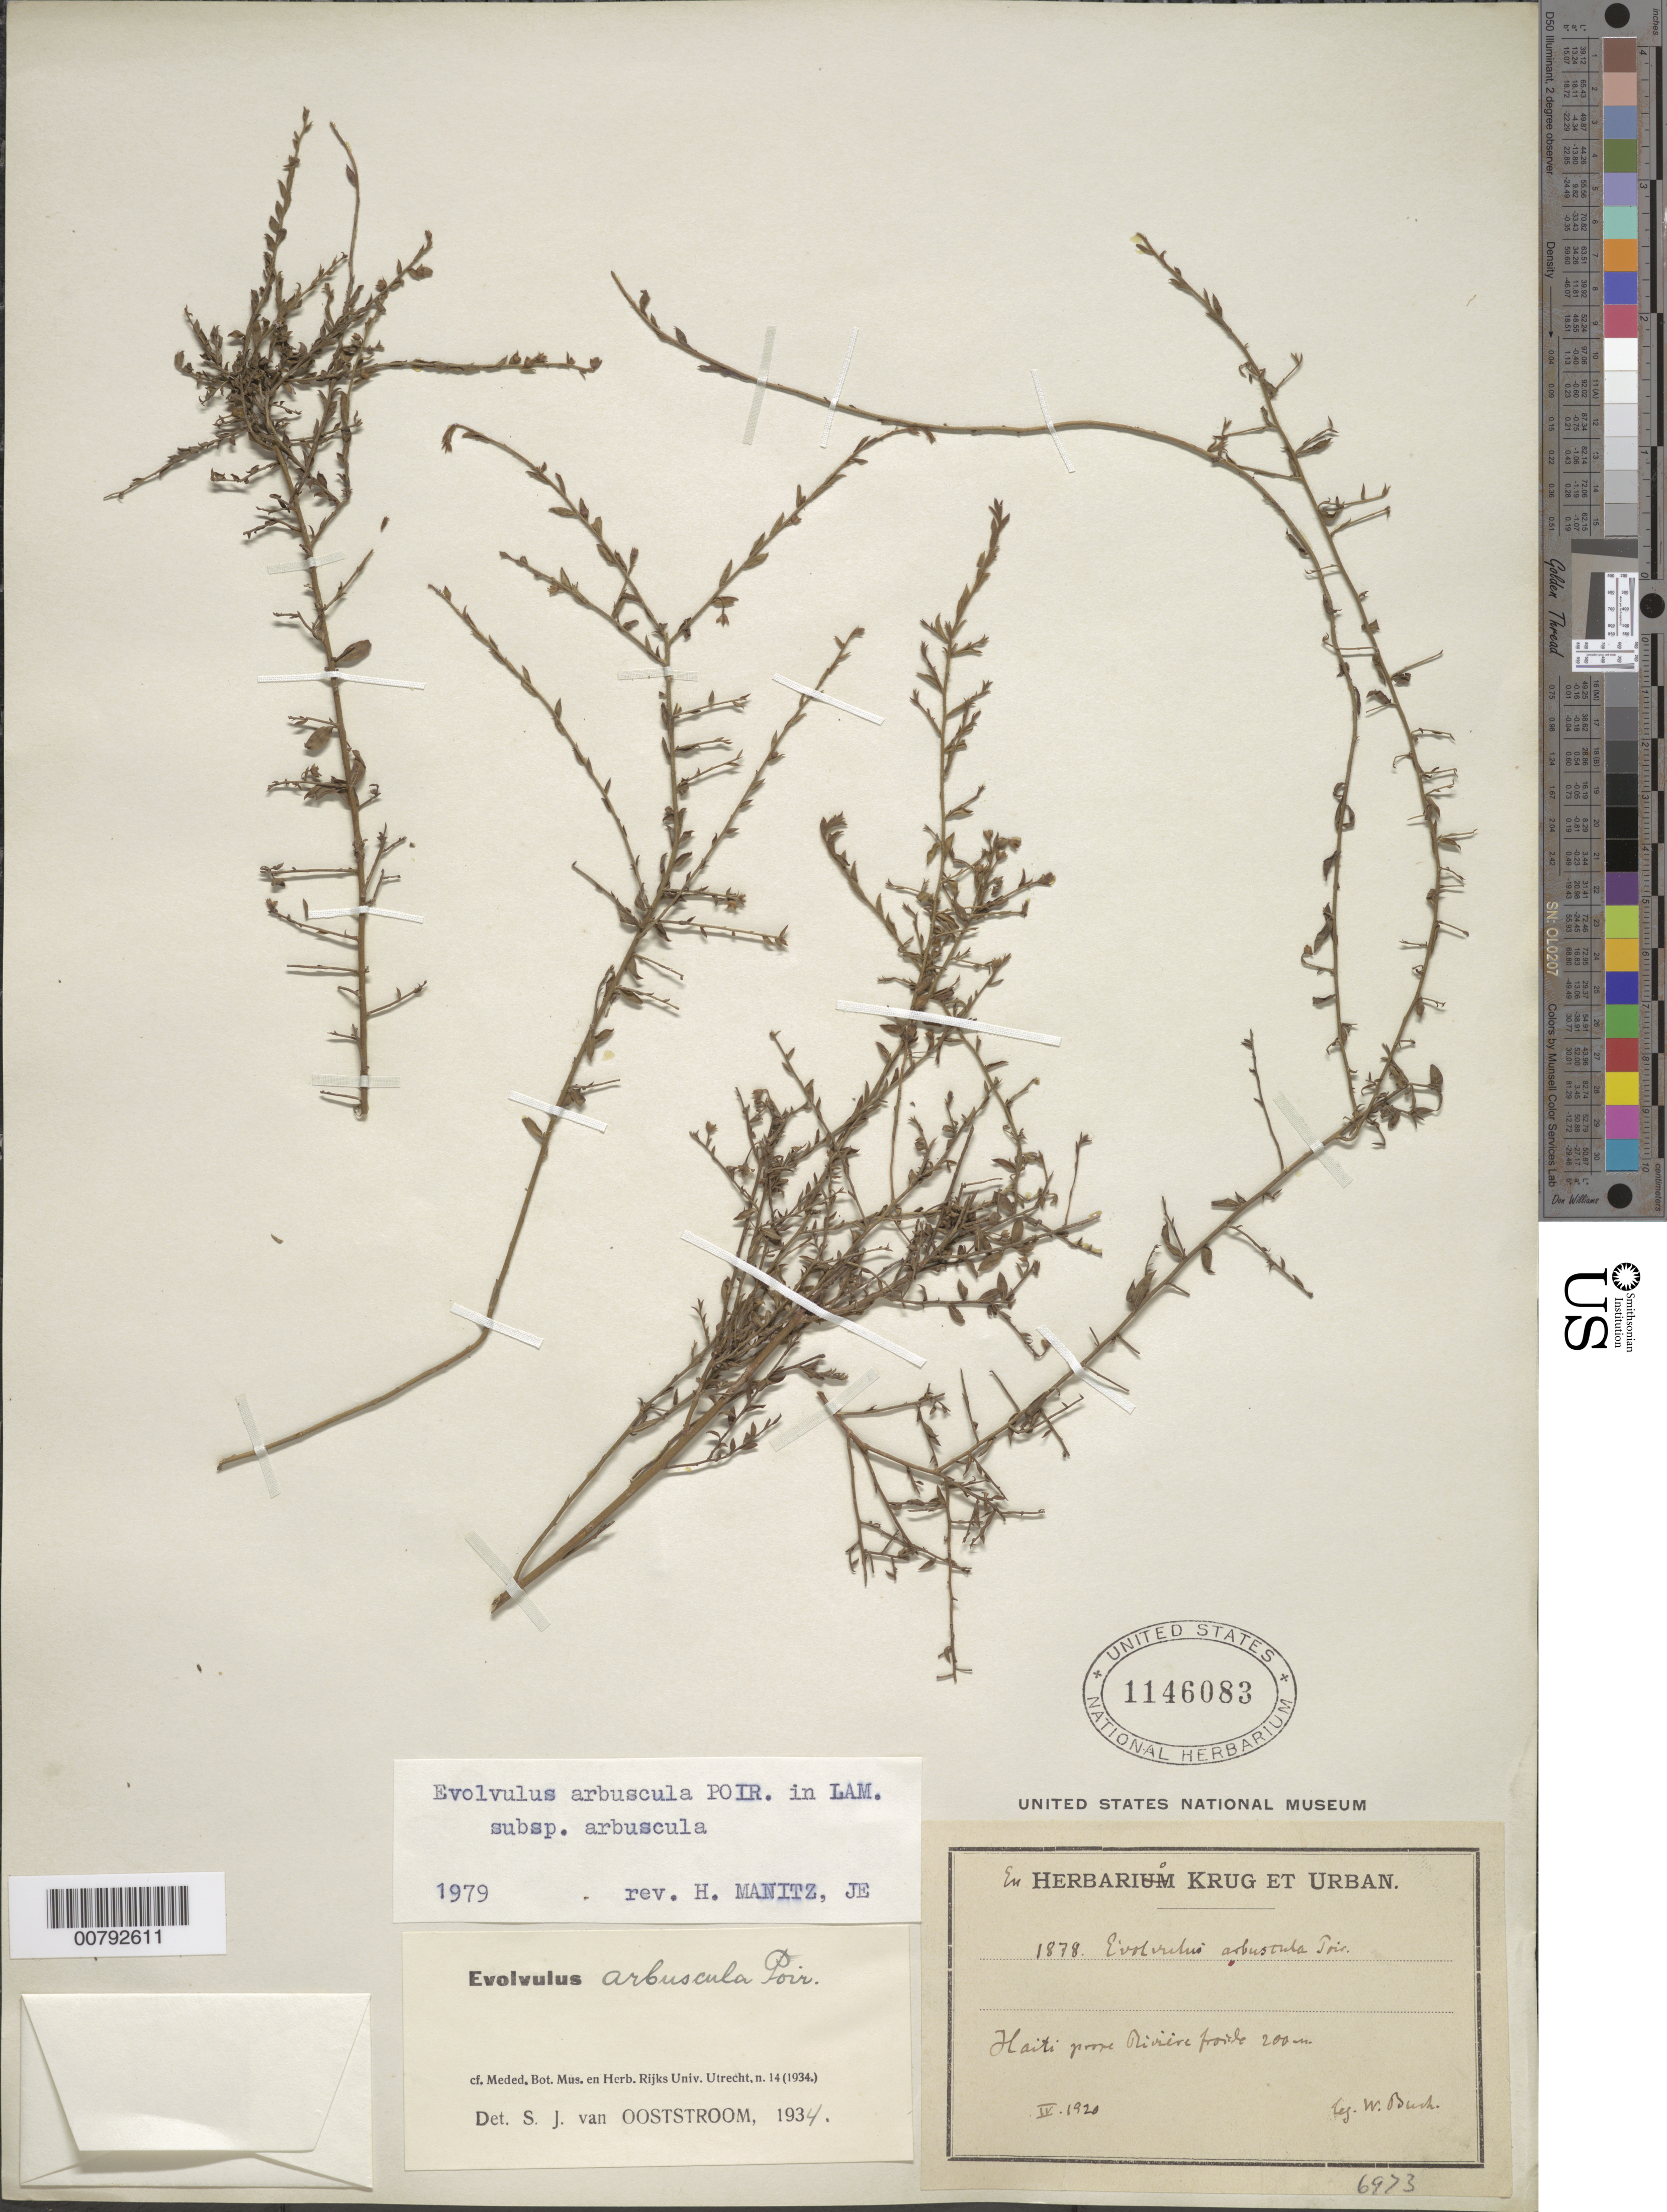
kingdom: Plantae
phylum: Tracheophyta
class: Magnoliopsida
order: Solanales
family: Convolvulaceae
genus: Evolvulus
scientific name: Evolvulus arbuscula subsp. arbuscula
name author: Poir.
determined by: Manitz, H.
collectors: W. Buch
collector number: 1878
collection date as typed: Apr 1920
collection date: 1920-04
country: Haiti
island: Hispaniola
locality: Rivière Froide.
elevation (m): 200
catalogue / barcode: US 1146083